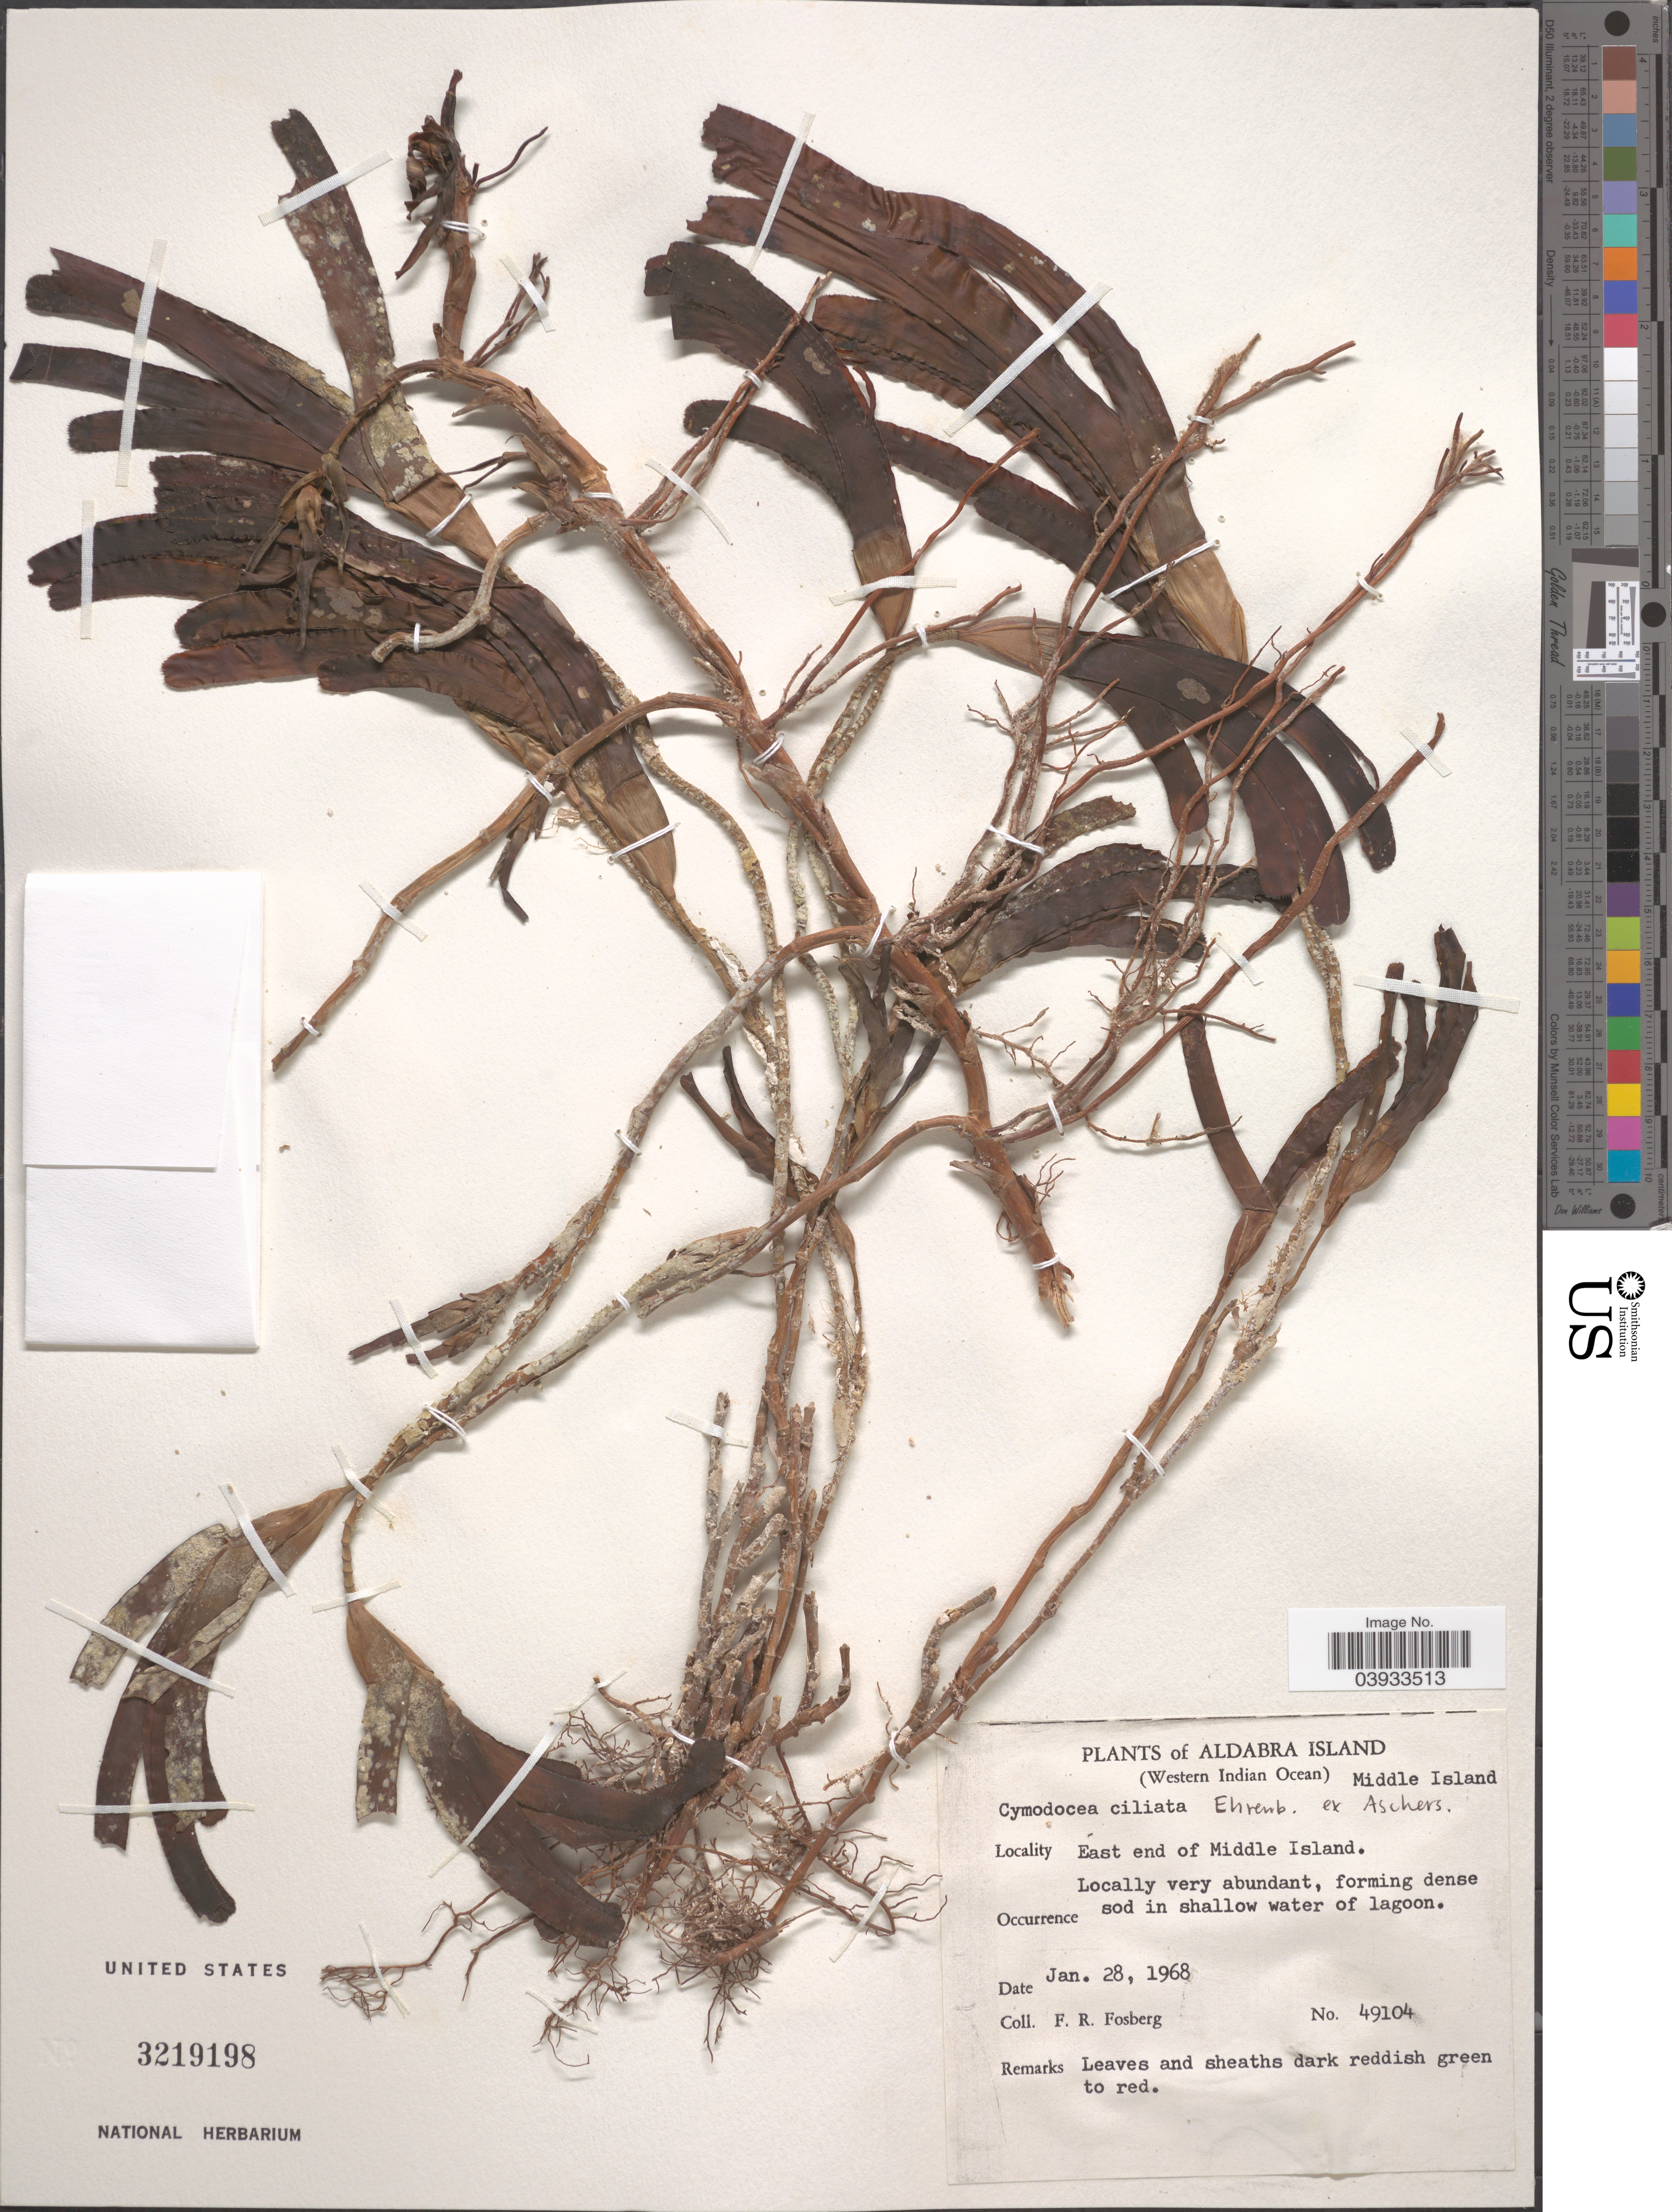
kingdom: Plantae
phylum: Tracheophyta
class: Liliopsida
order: Alismatales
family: Cymodoceaceae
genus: Thalassodendron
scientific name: Thalassodendron ciliatum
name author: (Forssk.) Hartog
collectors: F. R. Fosberg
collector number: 49104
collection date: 1968-01-28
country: Seychelles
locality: Aldabra Island. (Western Indian Ocean) Middle Island. East end of Middle Island.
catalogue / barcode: US 3219198